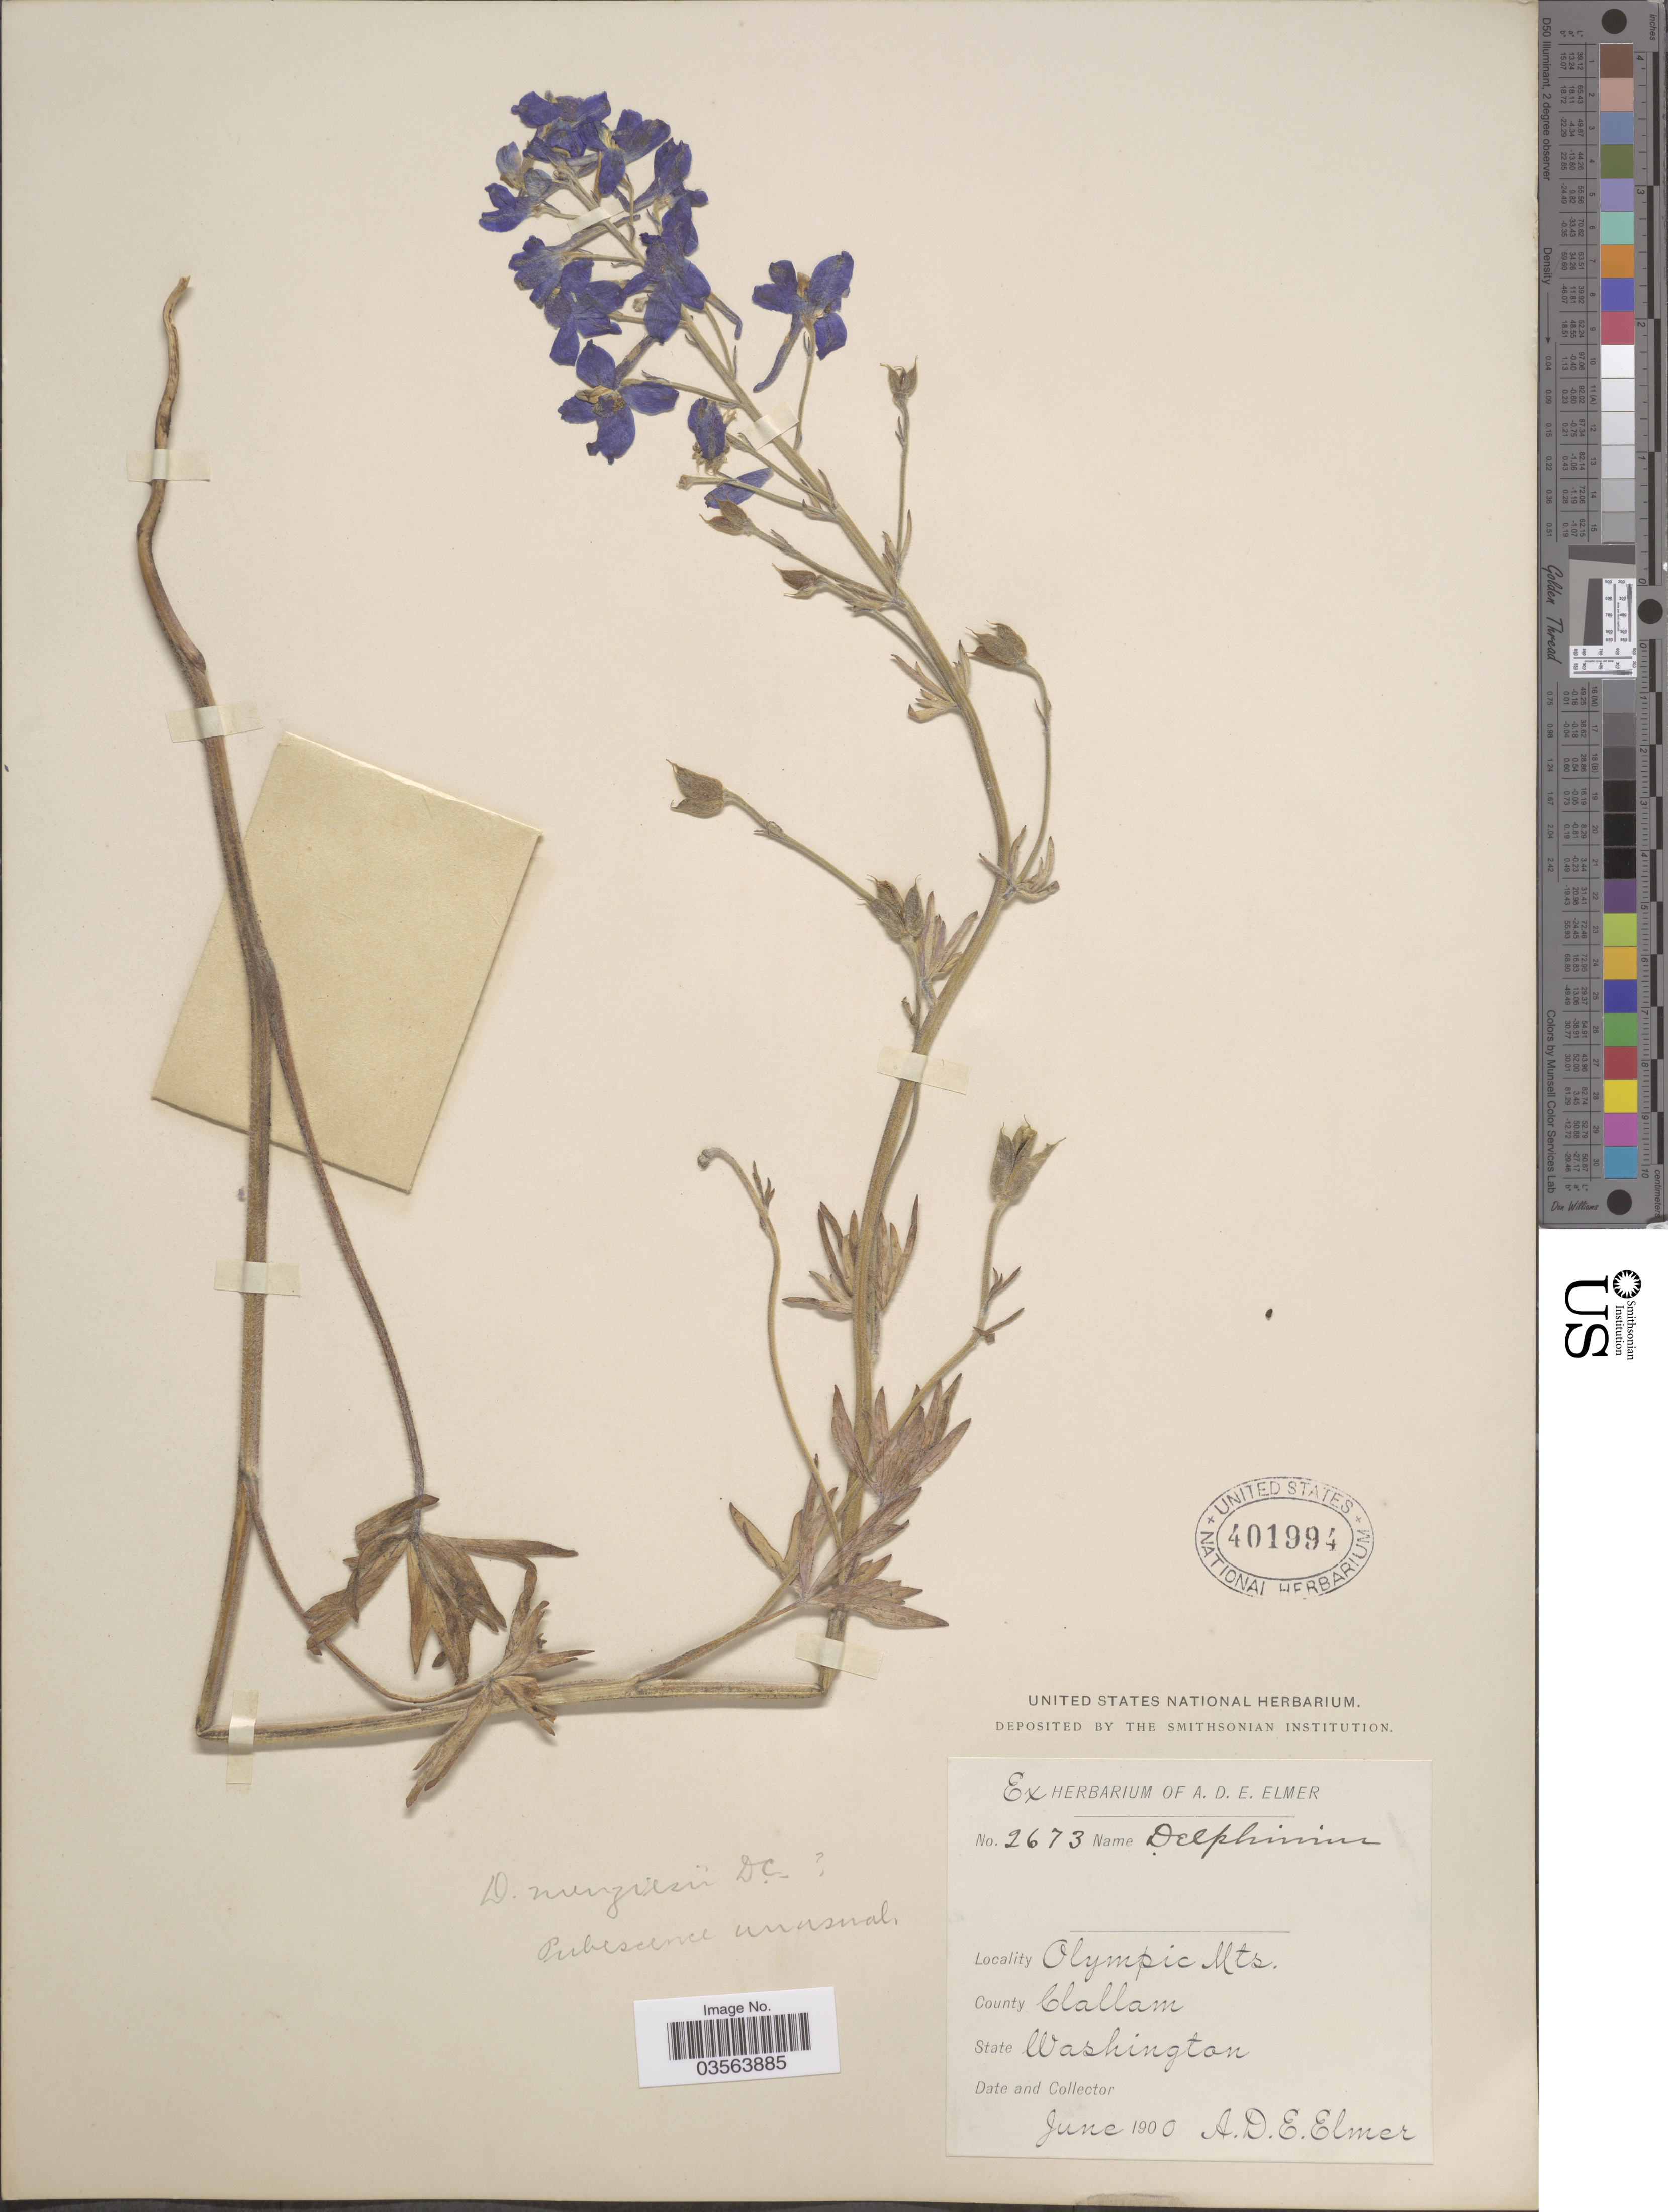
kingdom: Plantae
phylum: Tracheophyta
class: Magnoliopsida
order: Ranunculales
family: Ranunculaceae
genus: Delphinium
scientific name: Delphinium oreganum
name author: Howell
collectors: A. D. E. Elmer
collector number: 2673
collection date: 1900-06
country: United States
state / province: Washington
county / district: Clallam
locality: Olympic Mts. County Clallam.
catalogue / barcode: US 401994